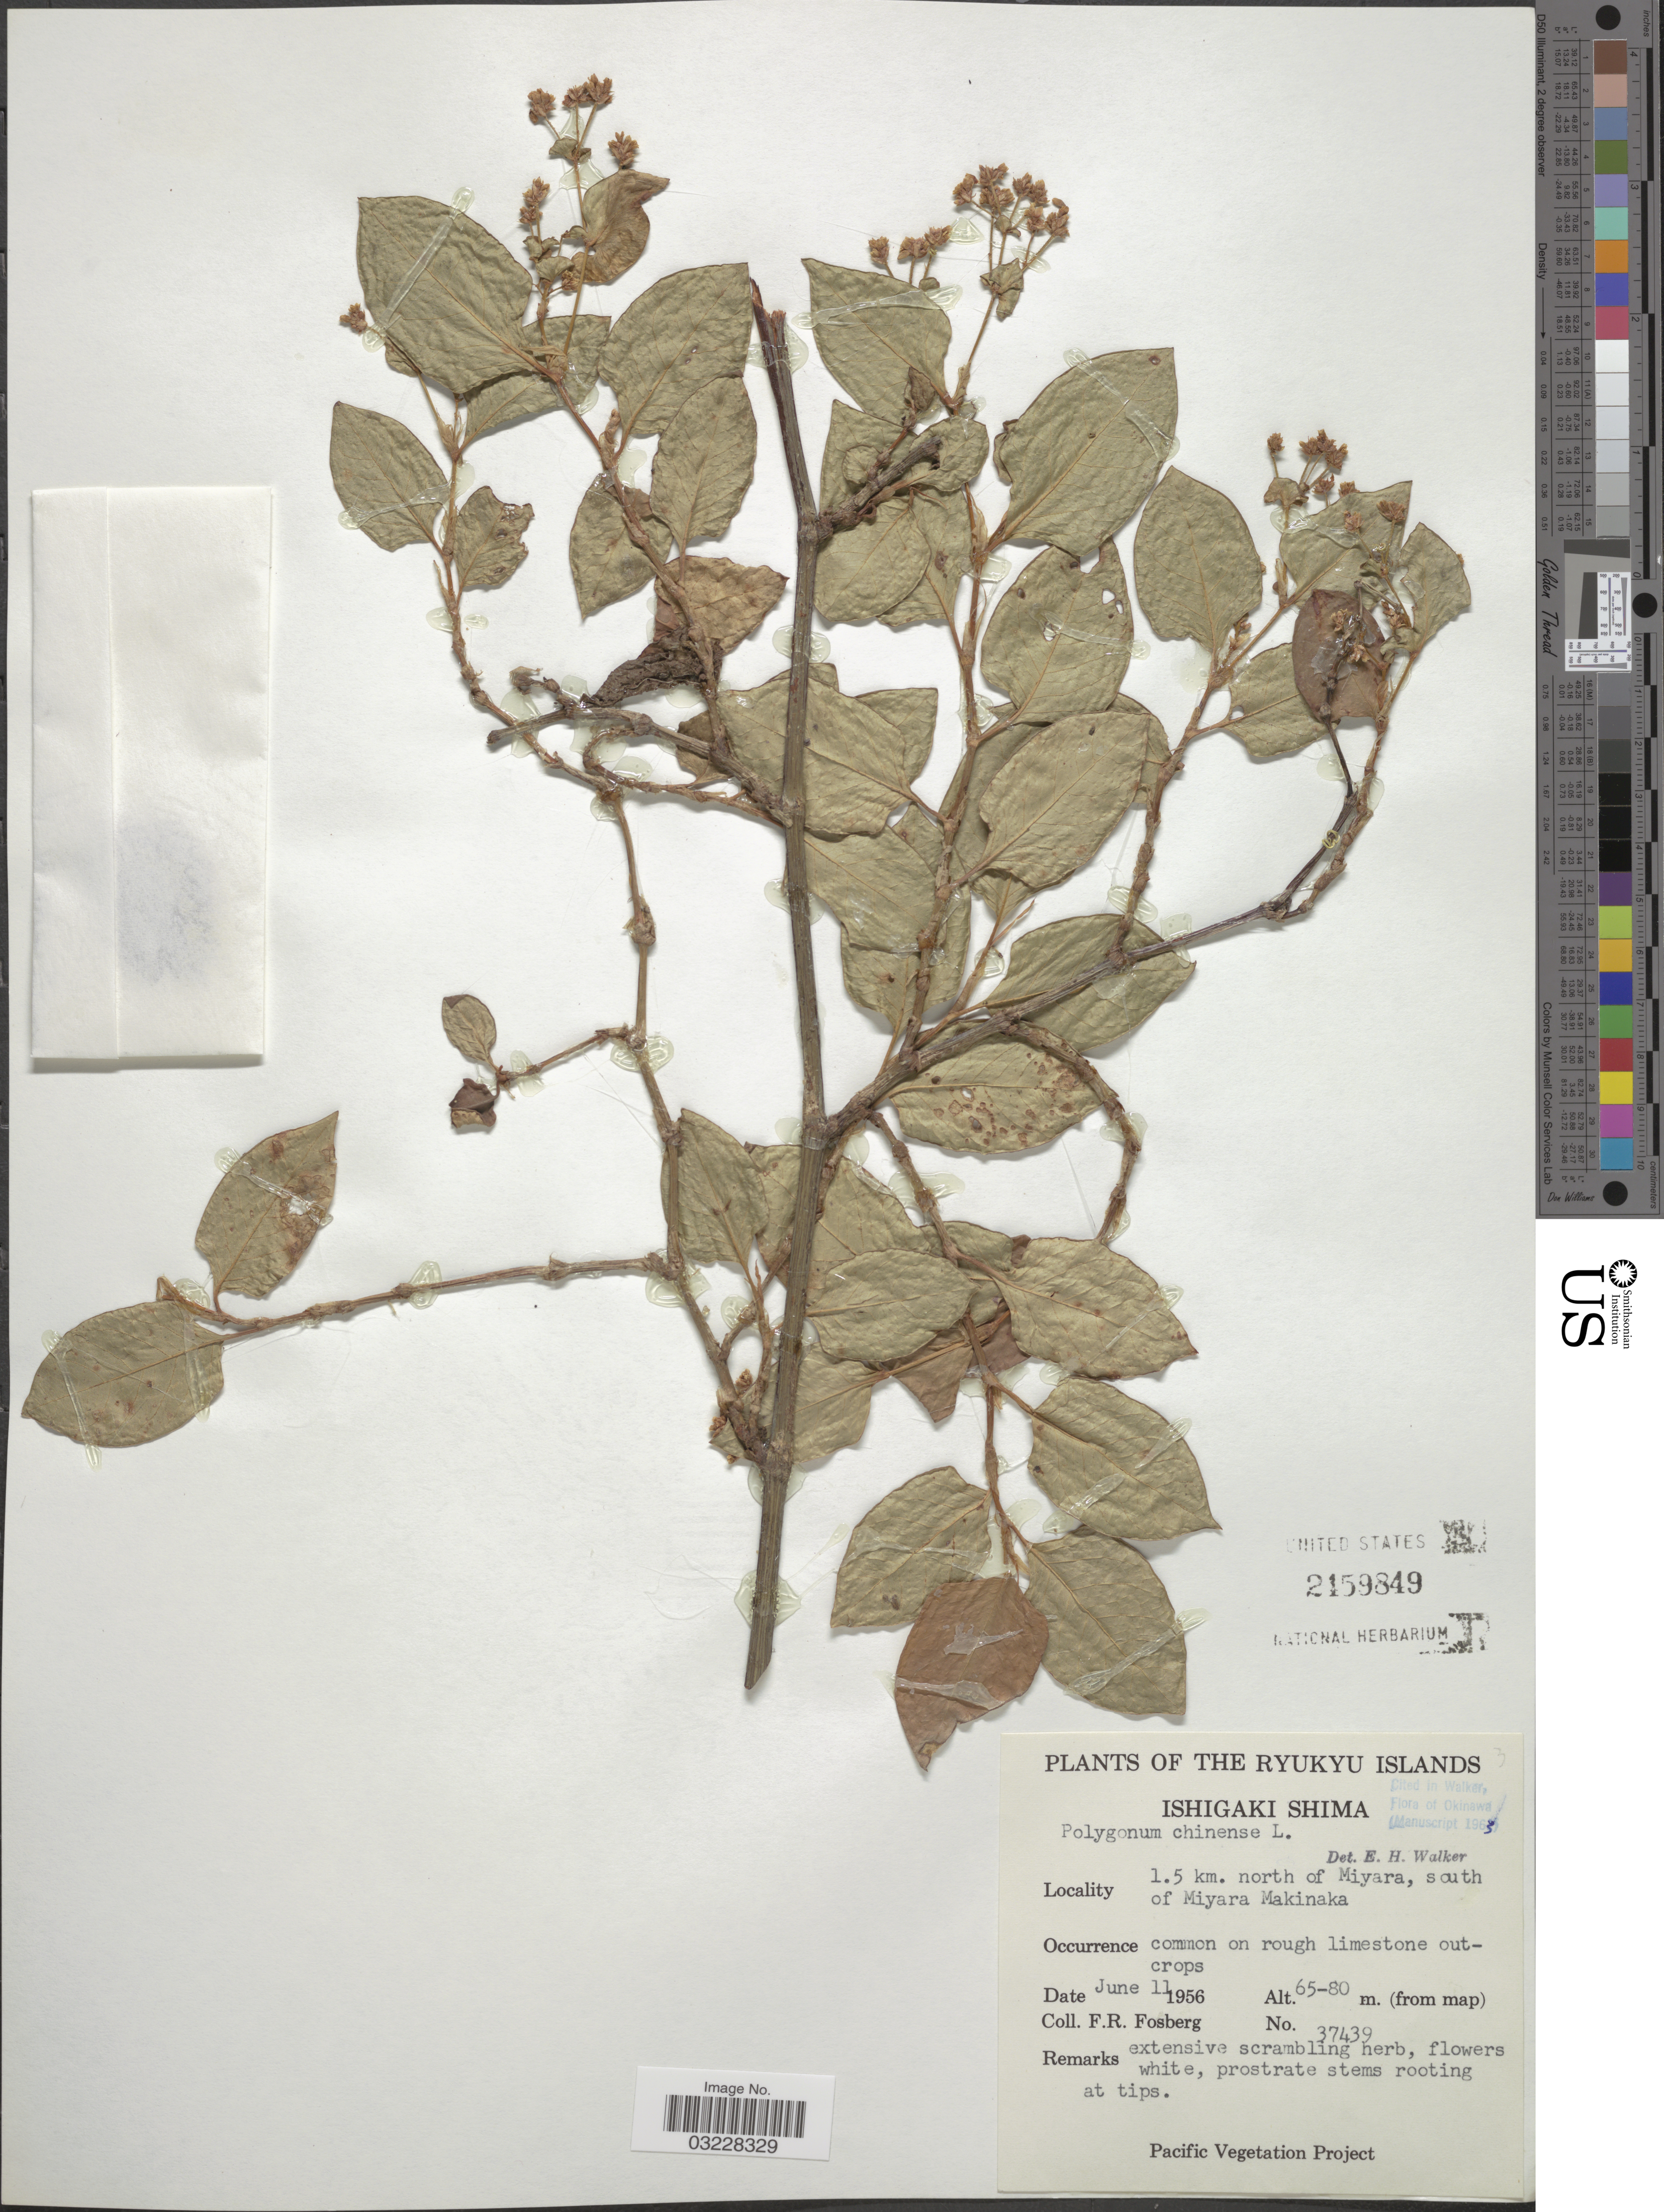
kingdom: Plantae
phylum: Tracheophyta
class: Magnoliopsida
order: Caryophyllales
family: Polygonaceae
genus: Polygonum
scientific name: Polygonum chinense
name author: L.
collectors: F. R. Fosberg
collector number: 37439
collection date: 1956-06-11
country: Japan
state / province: Okinawa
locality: The Ryukyu Islands. Ishigaki Shima. 1.5 km. north of Miyara, south of Miyara Makinaka.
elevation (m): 65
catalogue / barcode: US 2159849